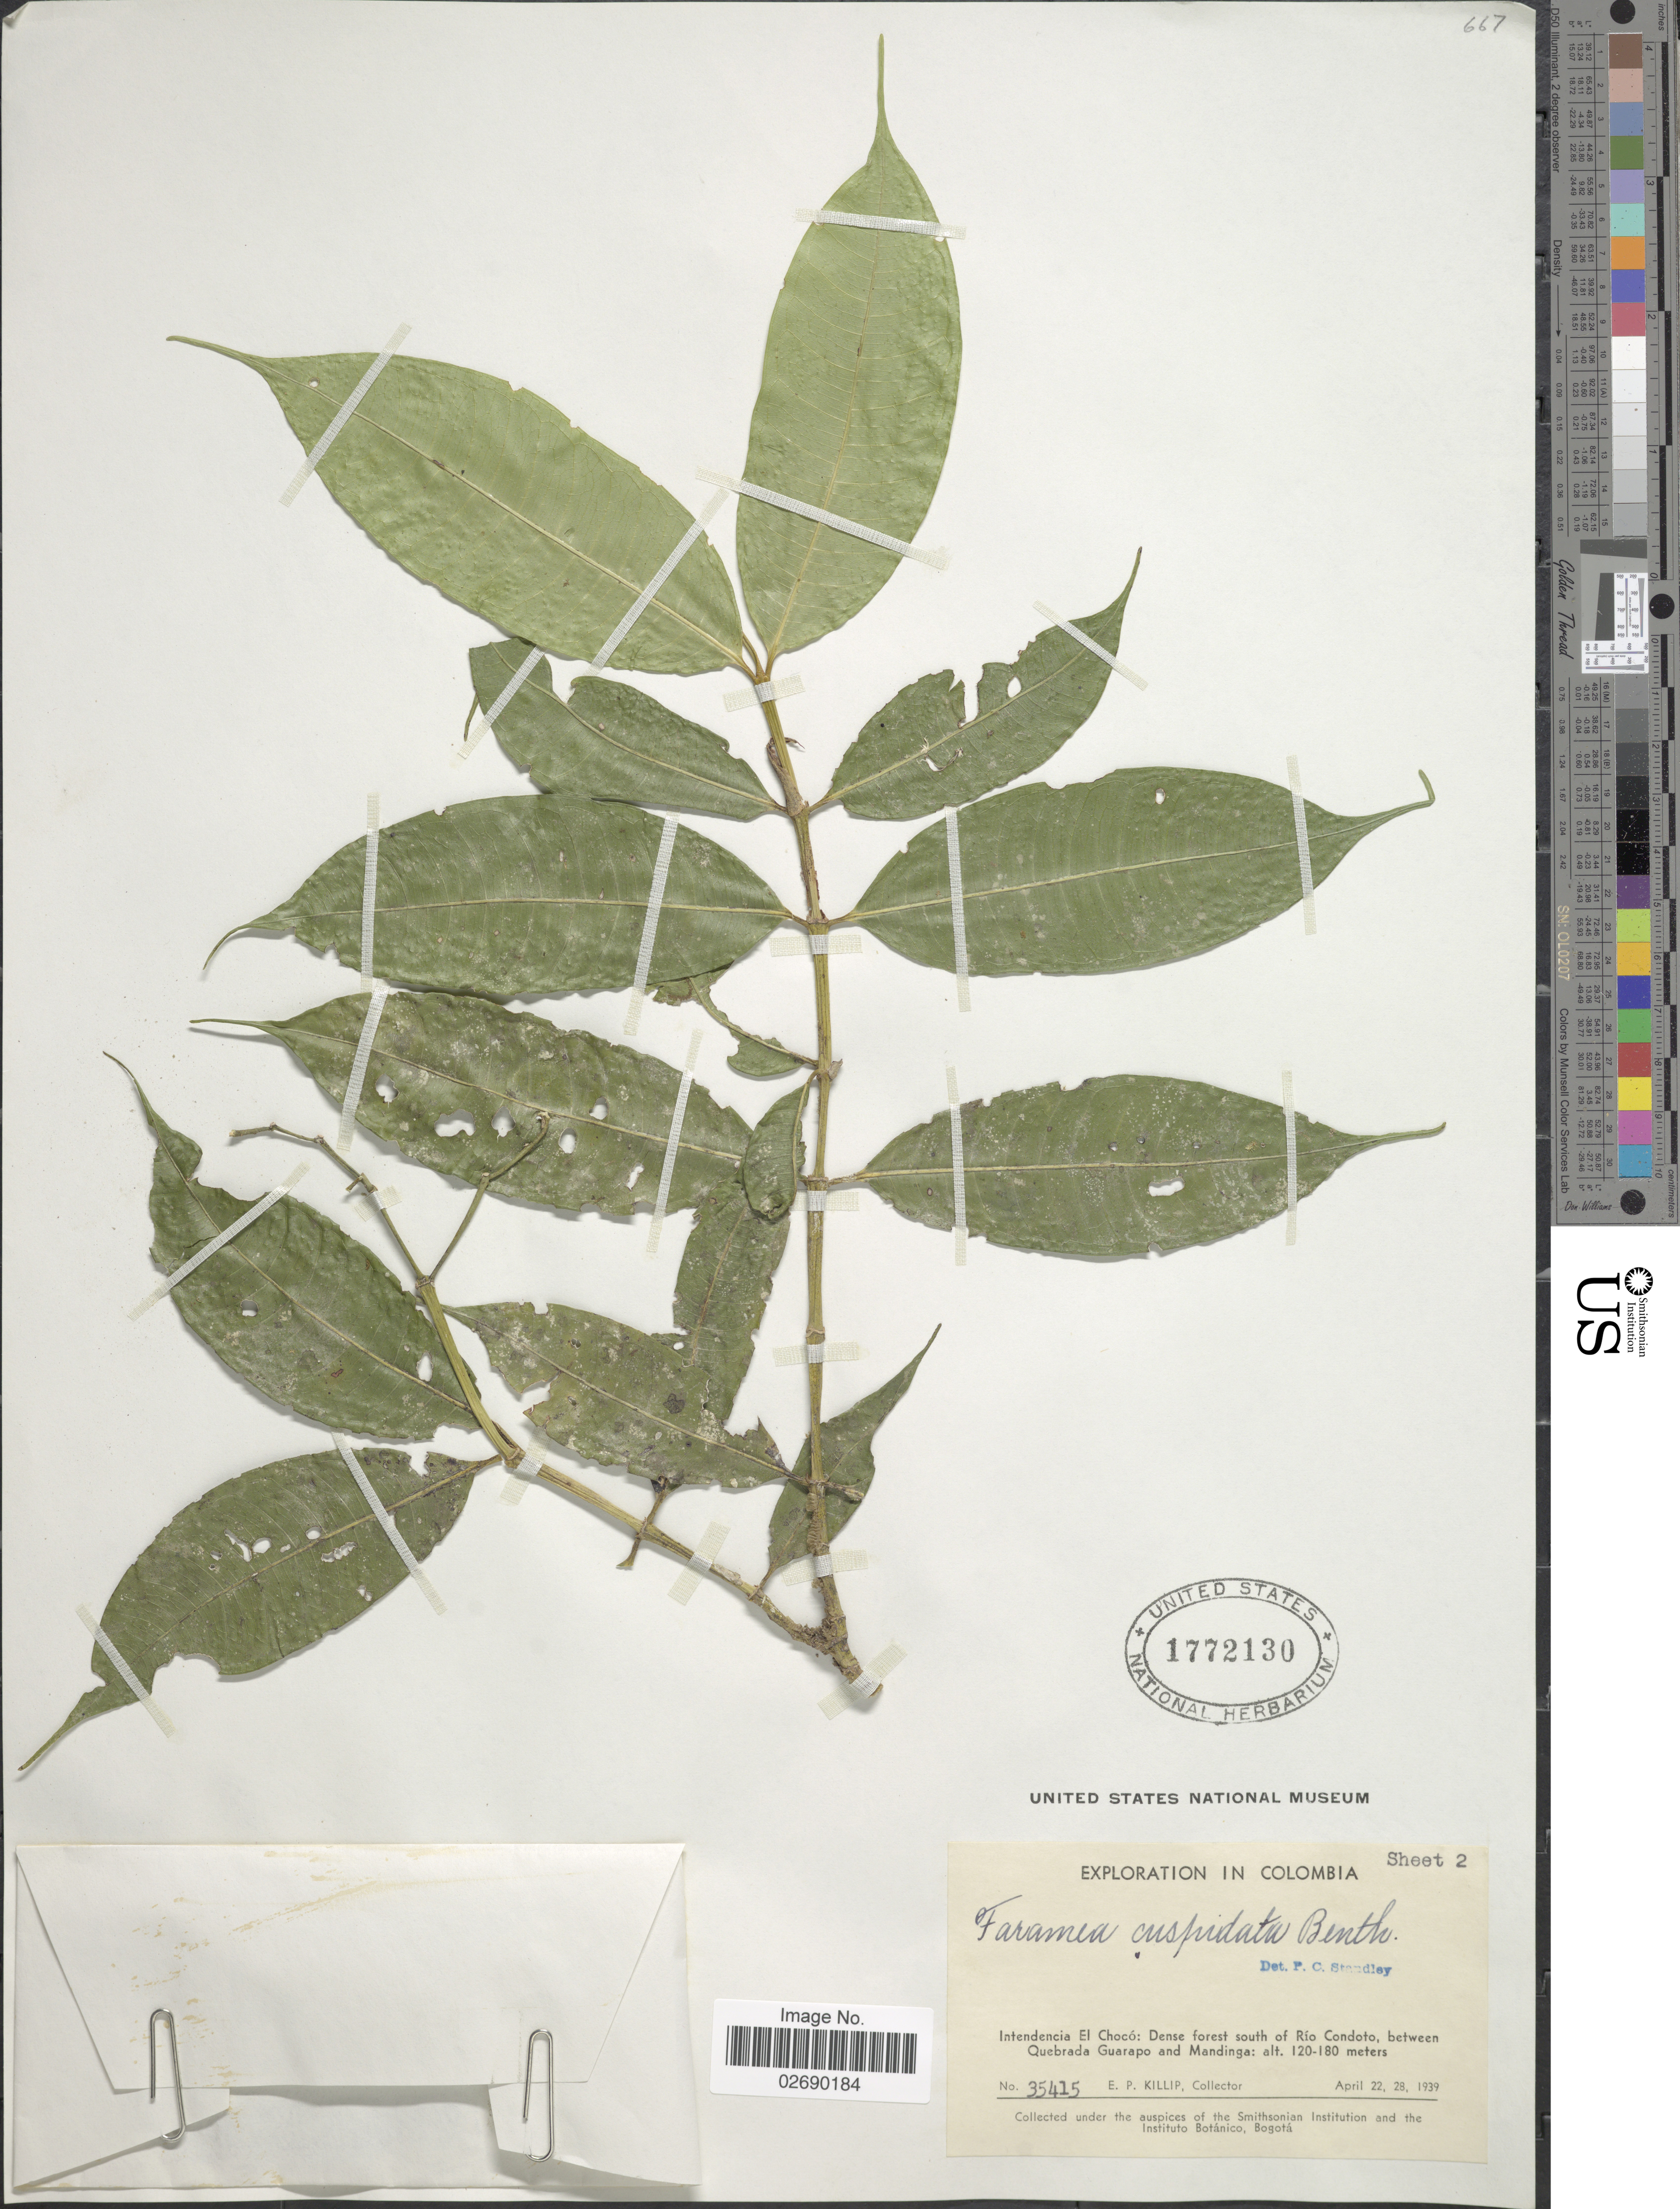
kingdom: Plantae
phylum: Tracheophyta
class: Magnoliopsida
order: Gentianales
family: Rubiaceae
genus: Faramea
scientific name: Faramea cuspidata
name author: Benth.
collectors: E. P. Killip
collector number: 35415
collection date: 1939-04-22/1939-04-28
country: Colombia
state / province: Chocó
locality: Intendencia El Chocó: Dense forest south of Río Condoto, between Quebrada Guarapo and Mandinga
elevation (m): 120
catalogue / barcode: US 1772130